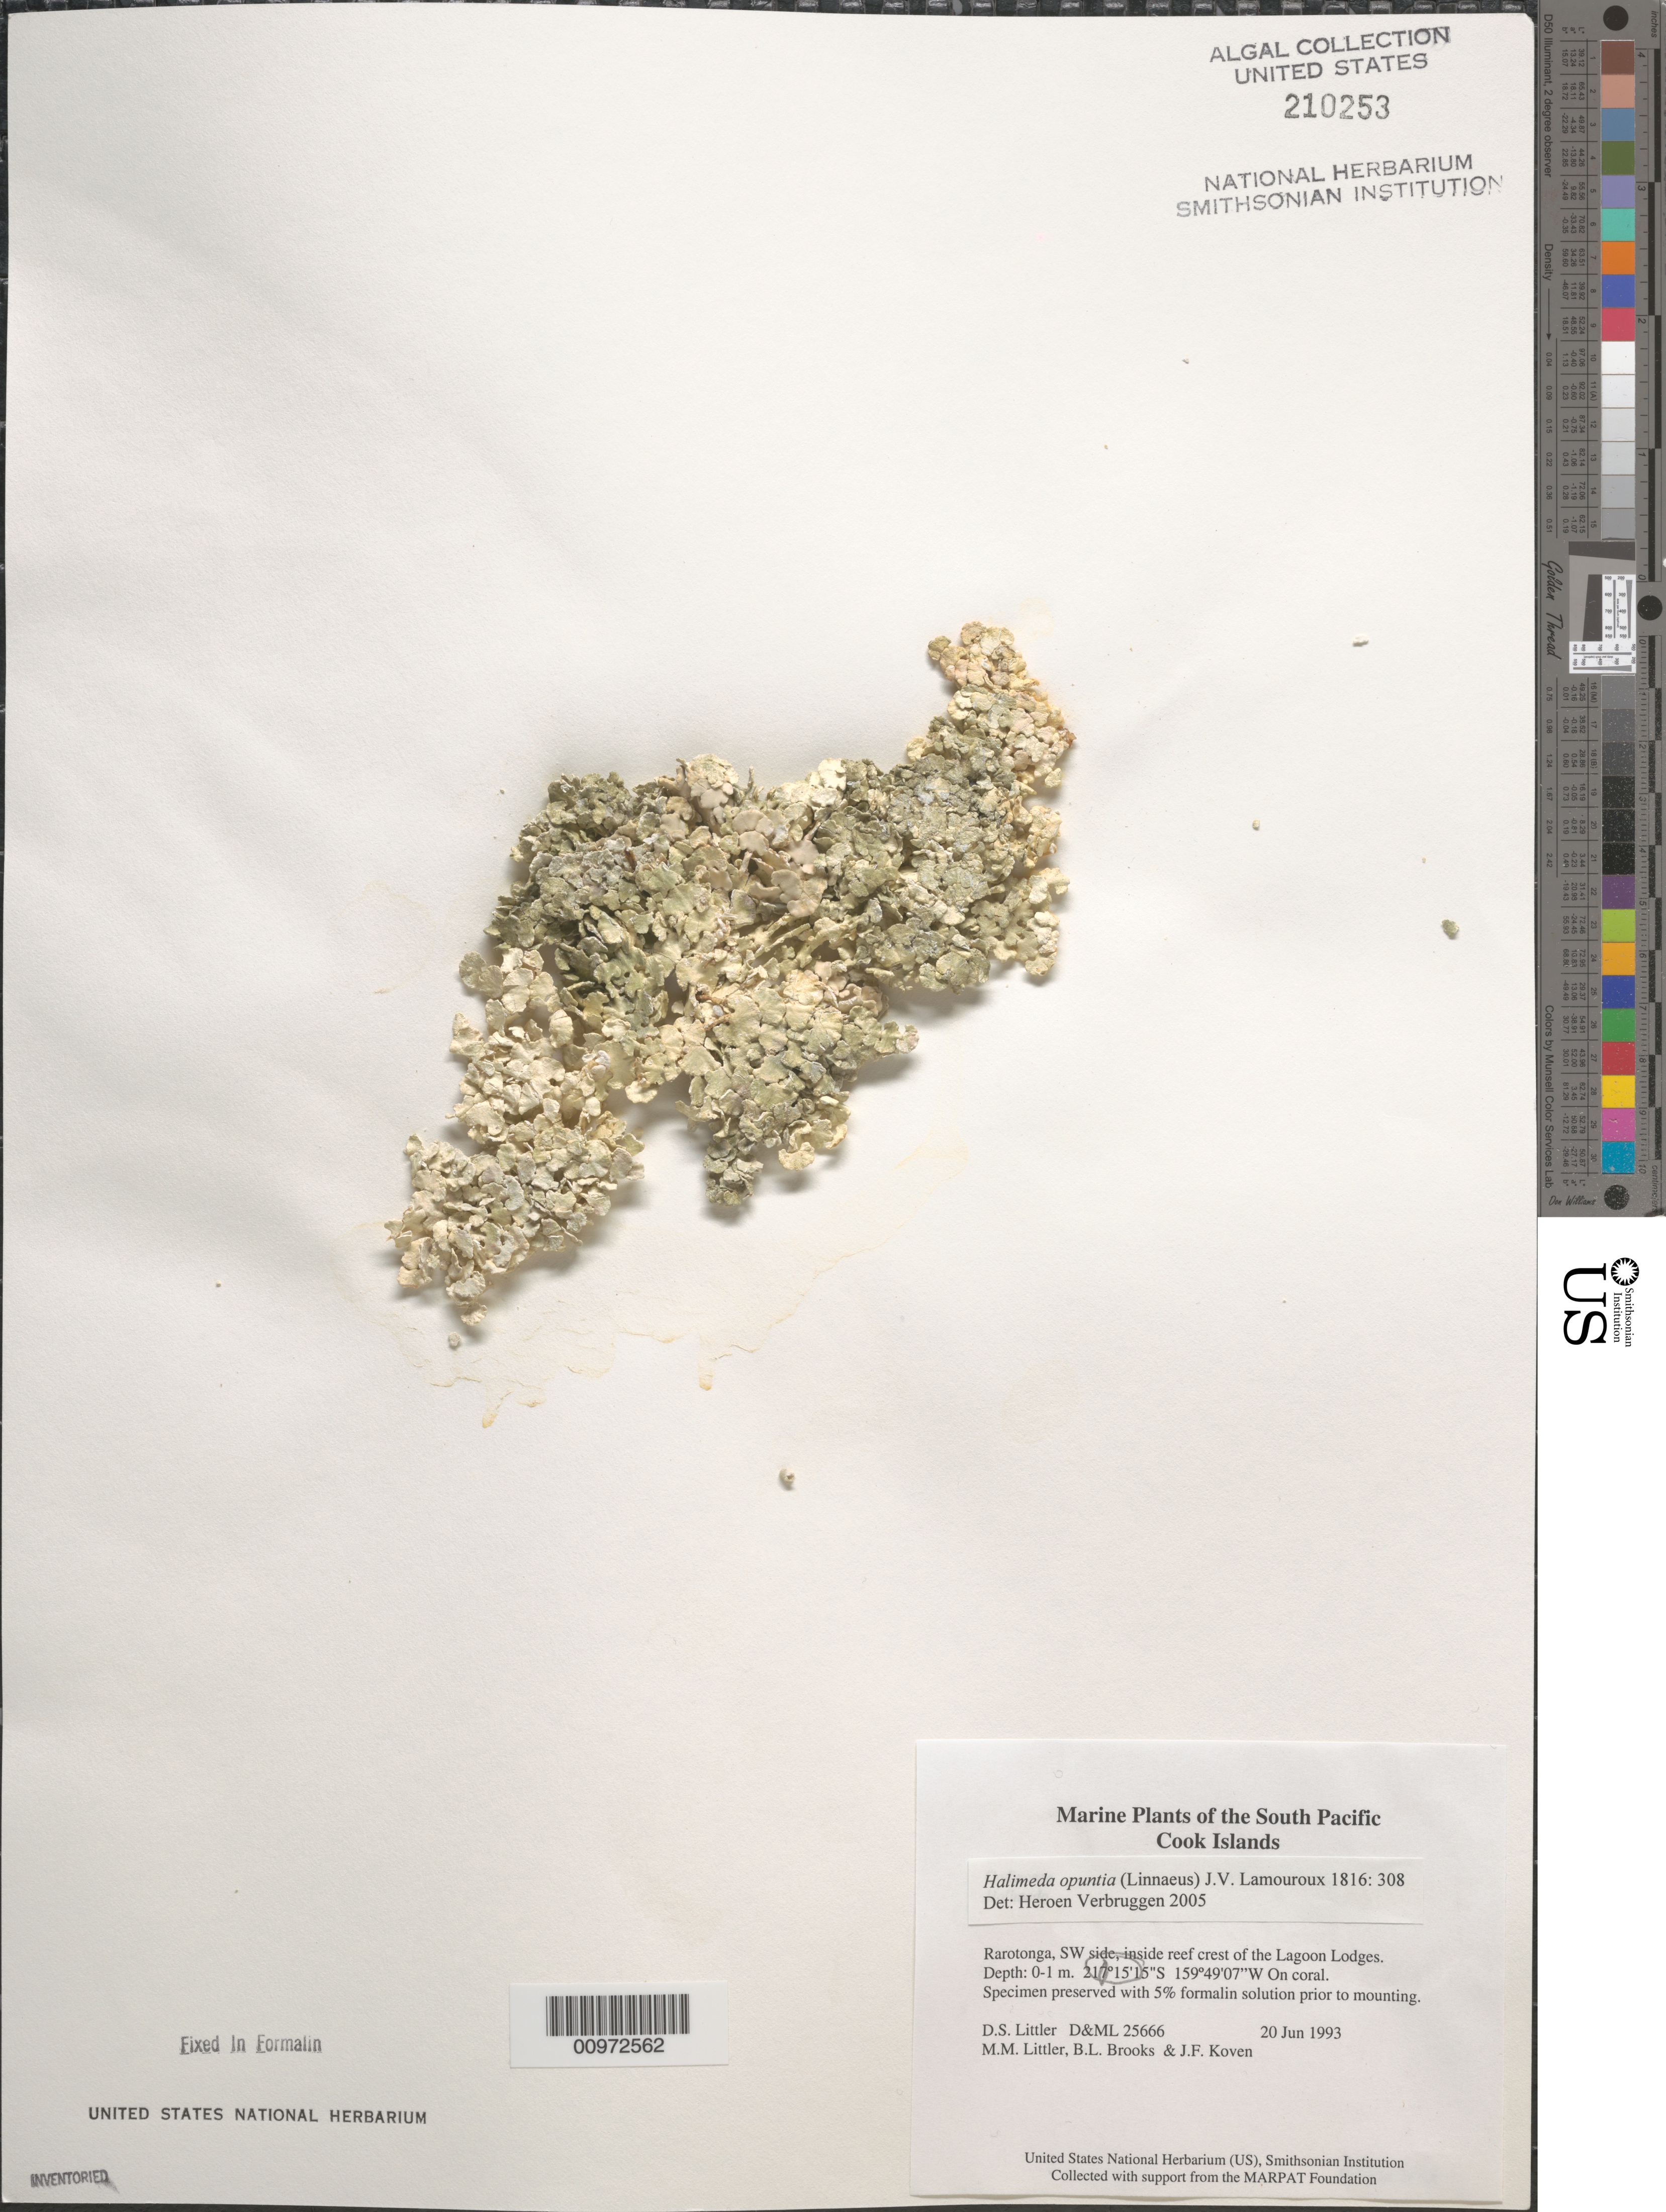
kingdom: Plantae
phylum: Chlorophyta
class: Ulvophyceae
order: Bryopsidales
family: Halimedaceae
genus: Halimeda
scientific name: Halimeda opuntia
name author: (L.) J.V.Lamouroux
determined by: Verbruggen, H.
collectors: D. S. Littler, M. M. Littler, B. Brooks & J. Koven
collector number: D&ML 25666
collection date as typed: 20 Jun 1993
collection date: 1993-06-20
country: Cook Islands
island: Rarotonga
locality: Lagoon Lodges, inside reef crest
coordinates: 21 15'15"S, 159 49'07"W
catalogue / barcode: US 210253